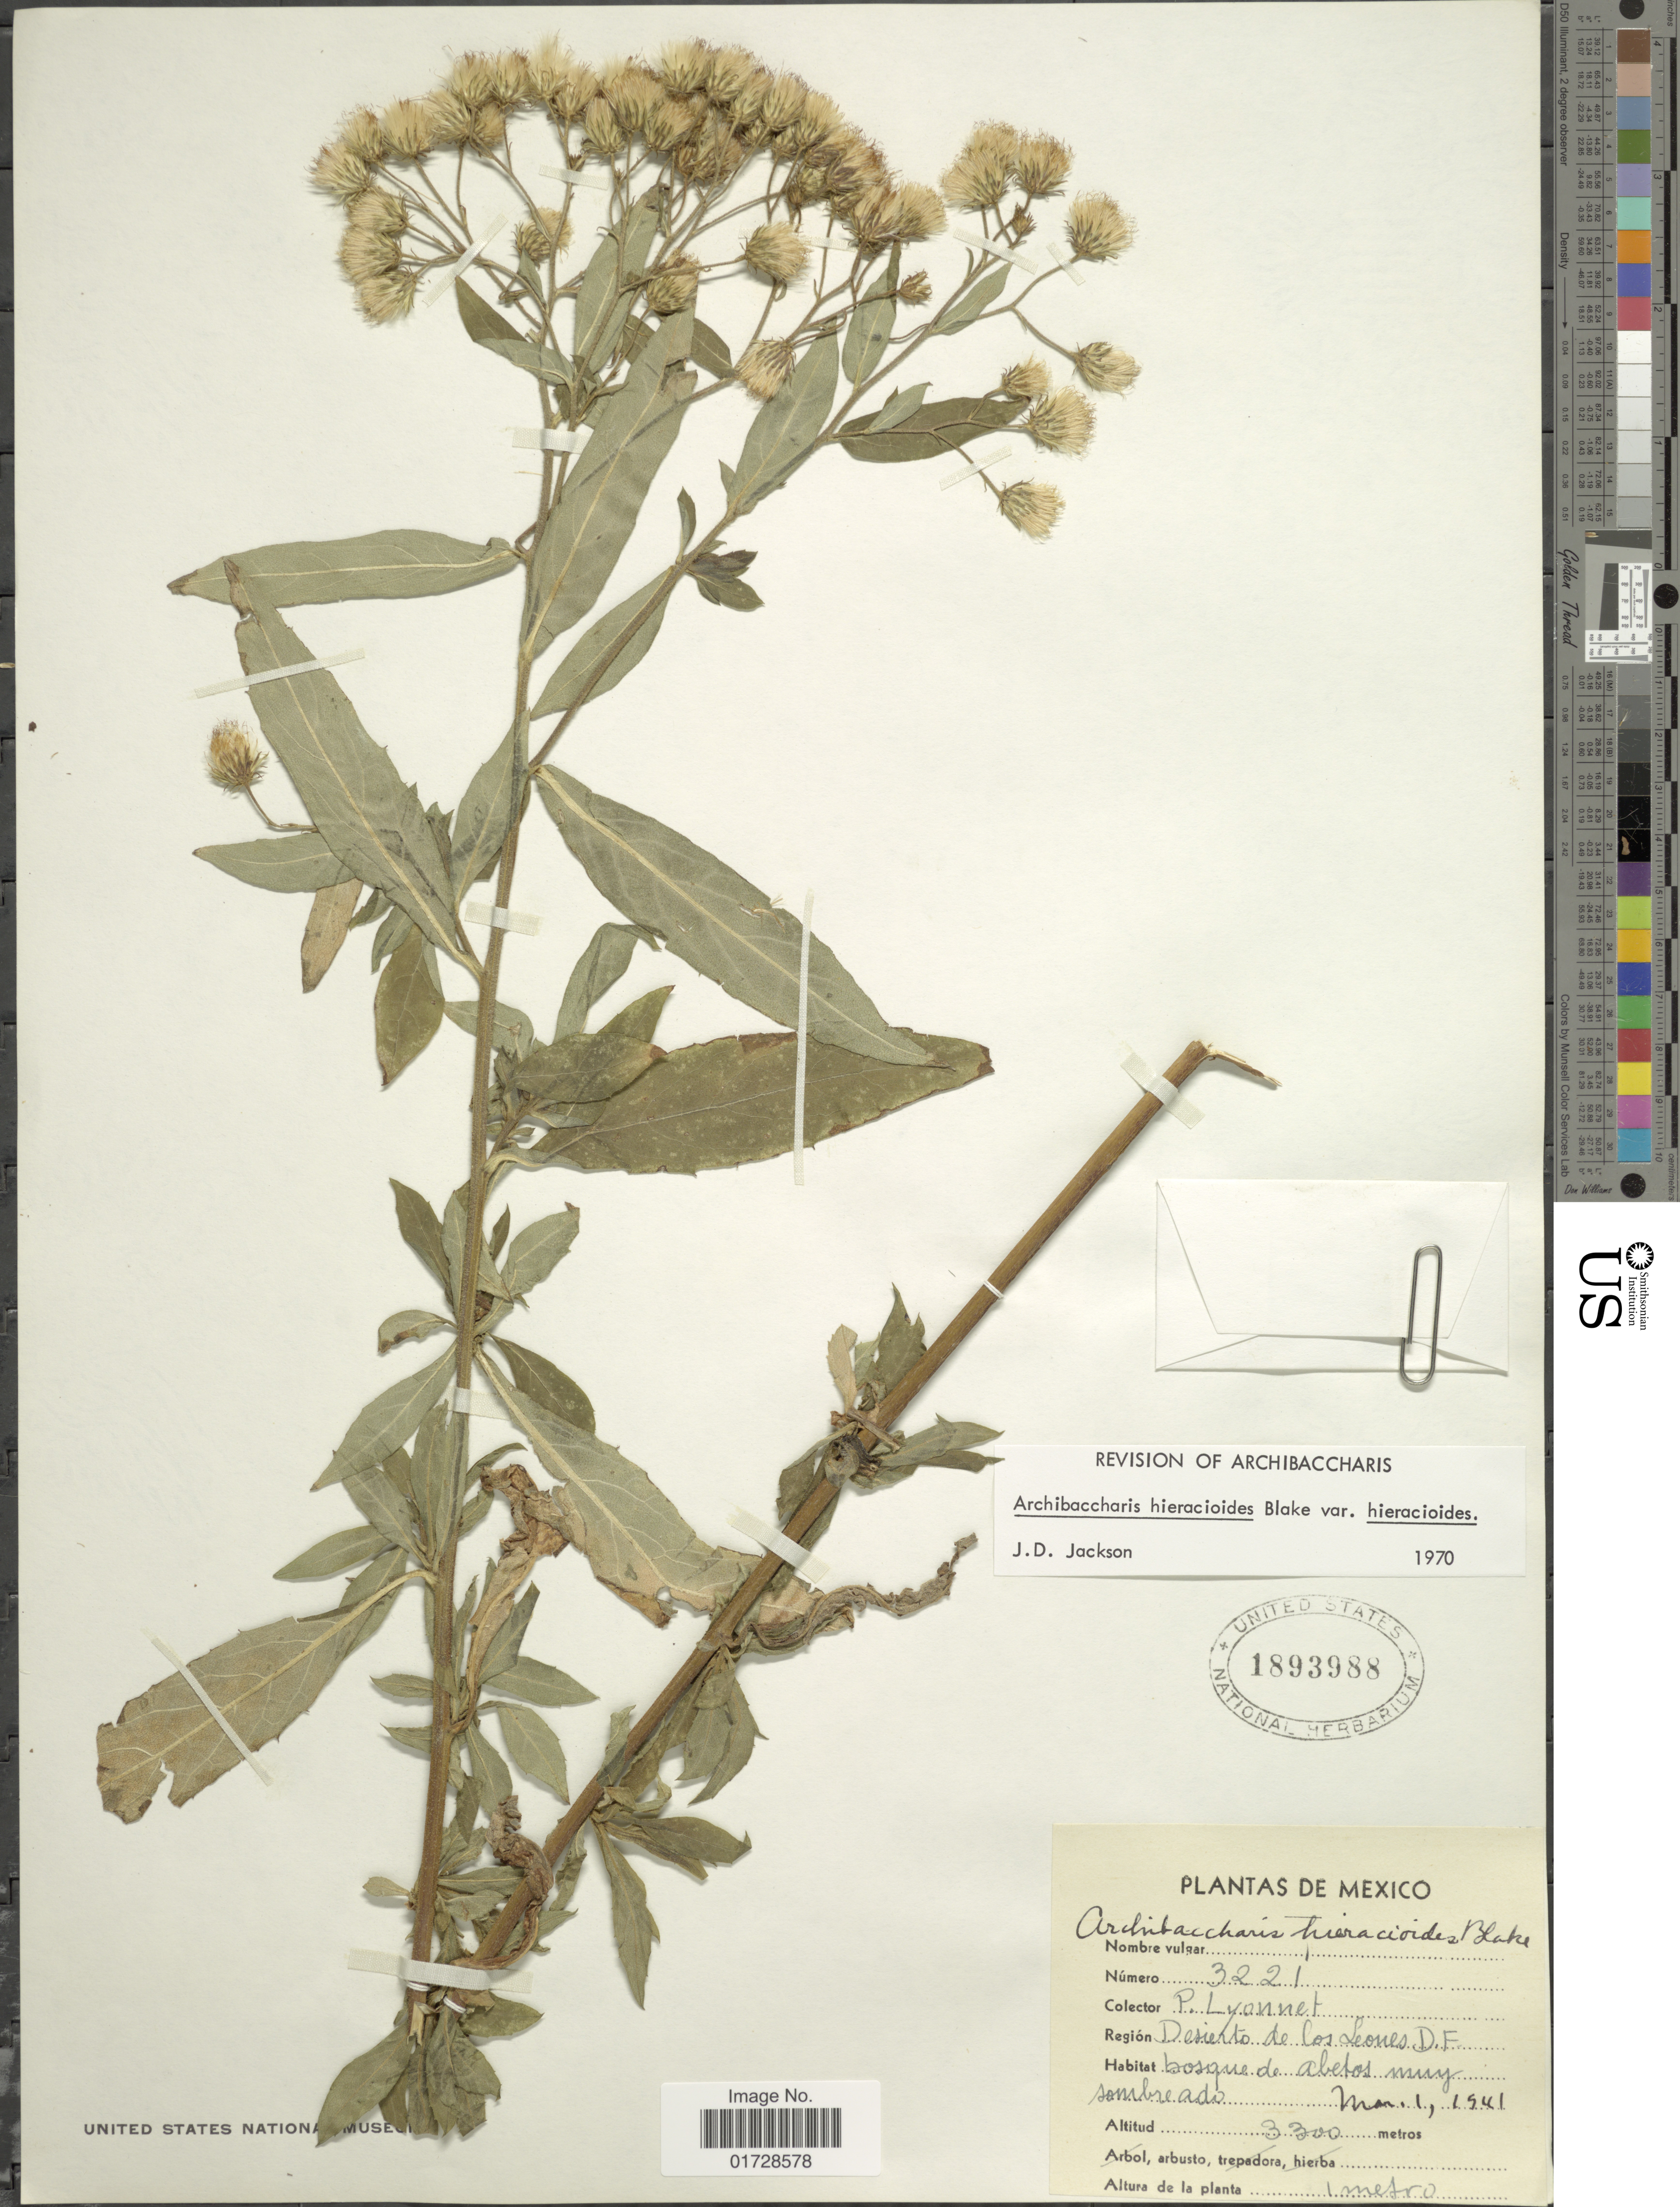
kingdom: Plantae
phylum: Tracheophyta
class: Magnoliopsida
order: Asterales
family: Asteraceae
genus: Archibaccharis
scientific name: Archibaccharis hieracioides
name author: (S.F. Blake) S.F. Blake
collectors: P. Lyonnet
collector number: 3221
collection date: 1941-03-01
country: Mexico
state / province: Distrito Federal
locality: Desierto de los Leones D. F.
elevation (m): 3300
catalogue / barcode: US 1893988